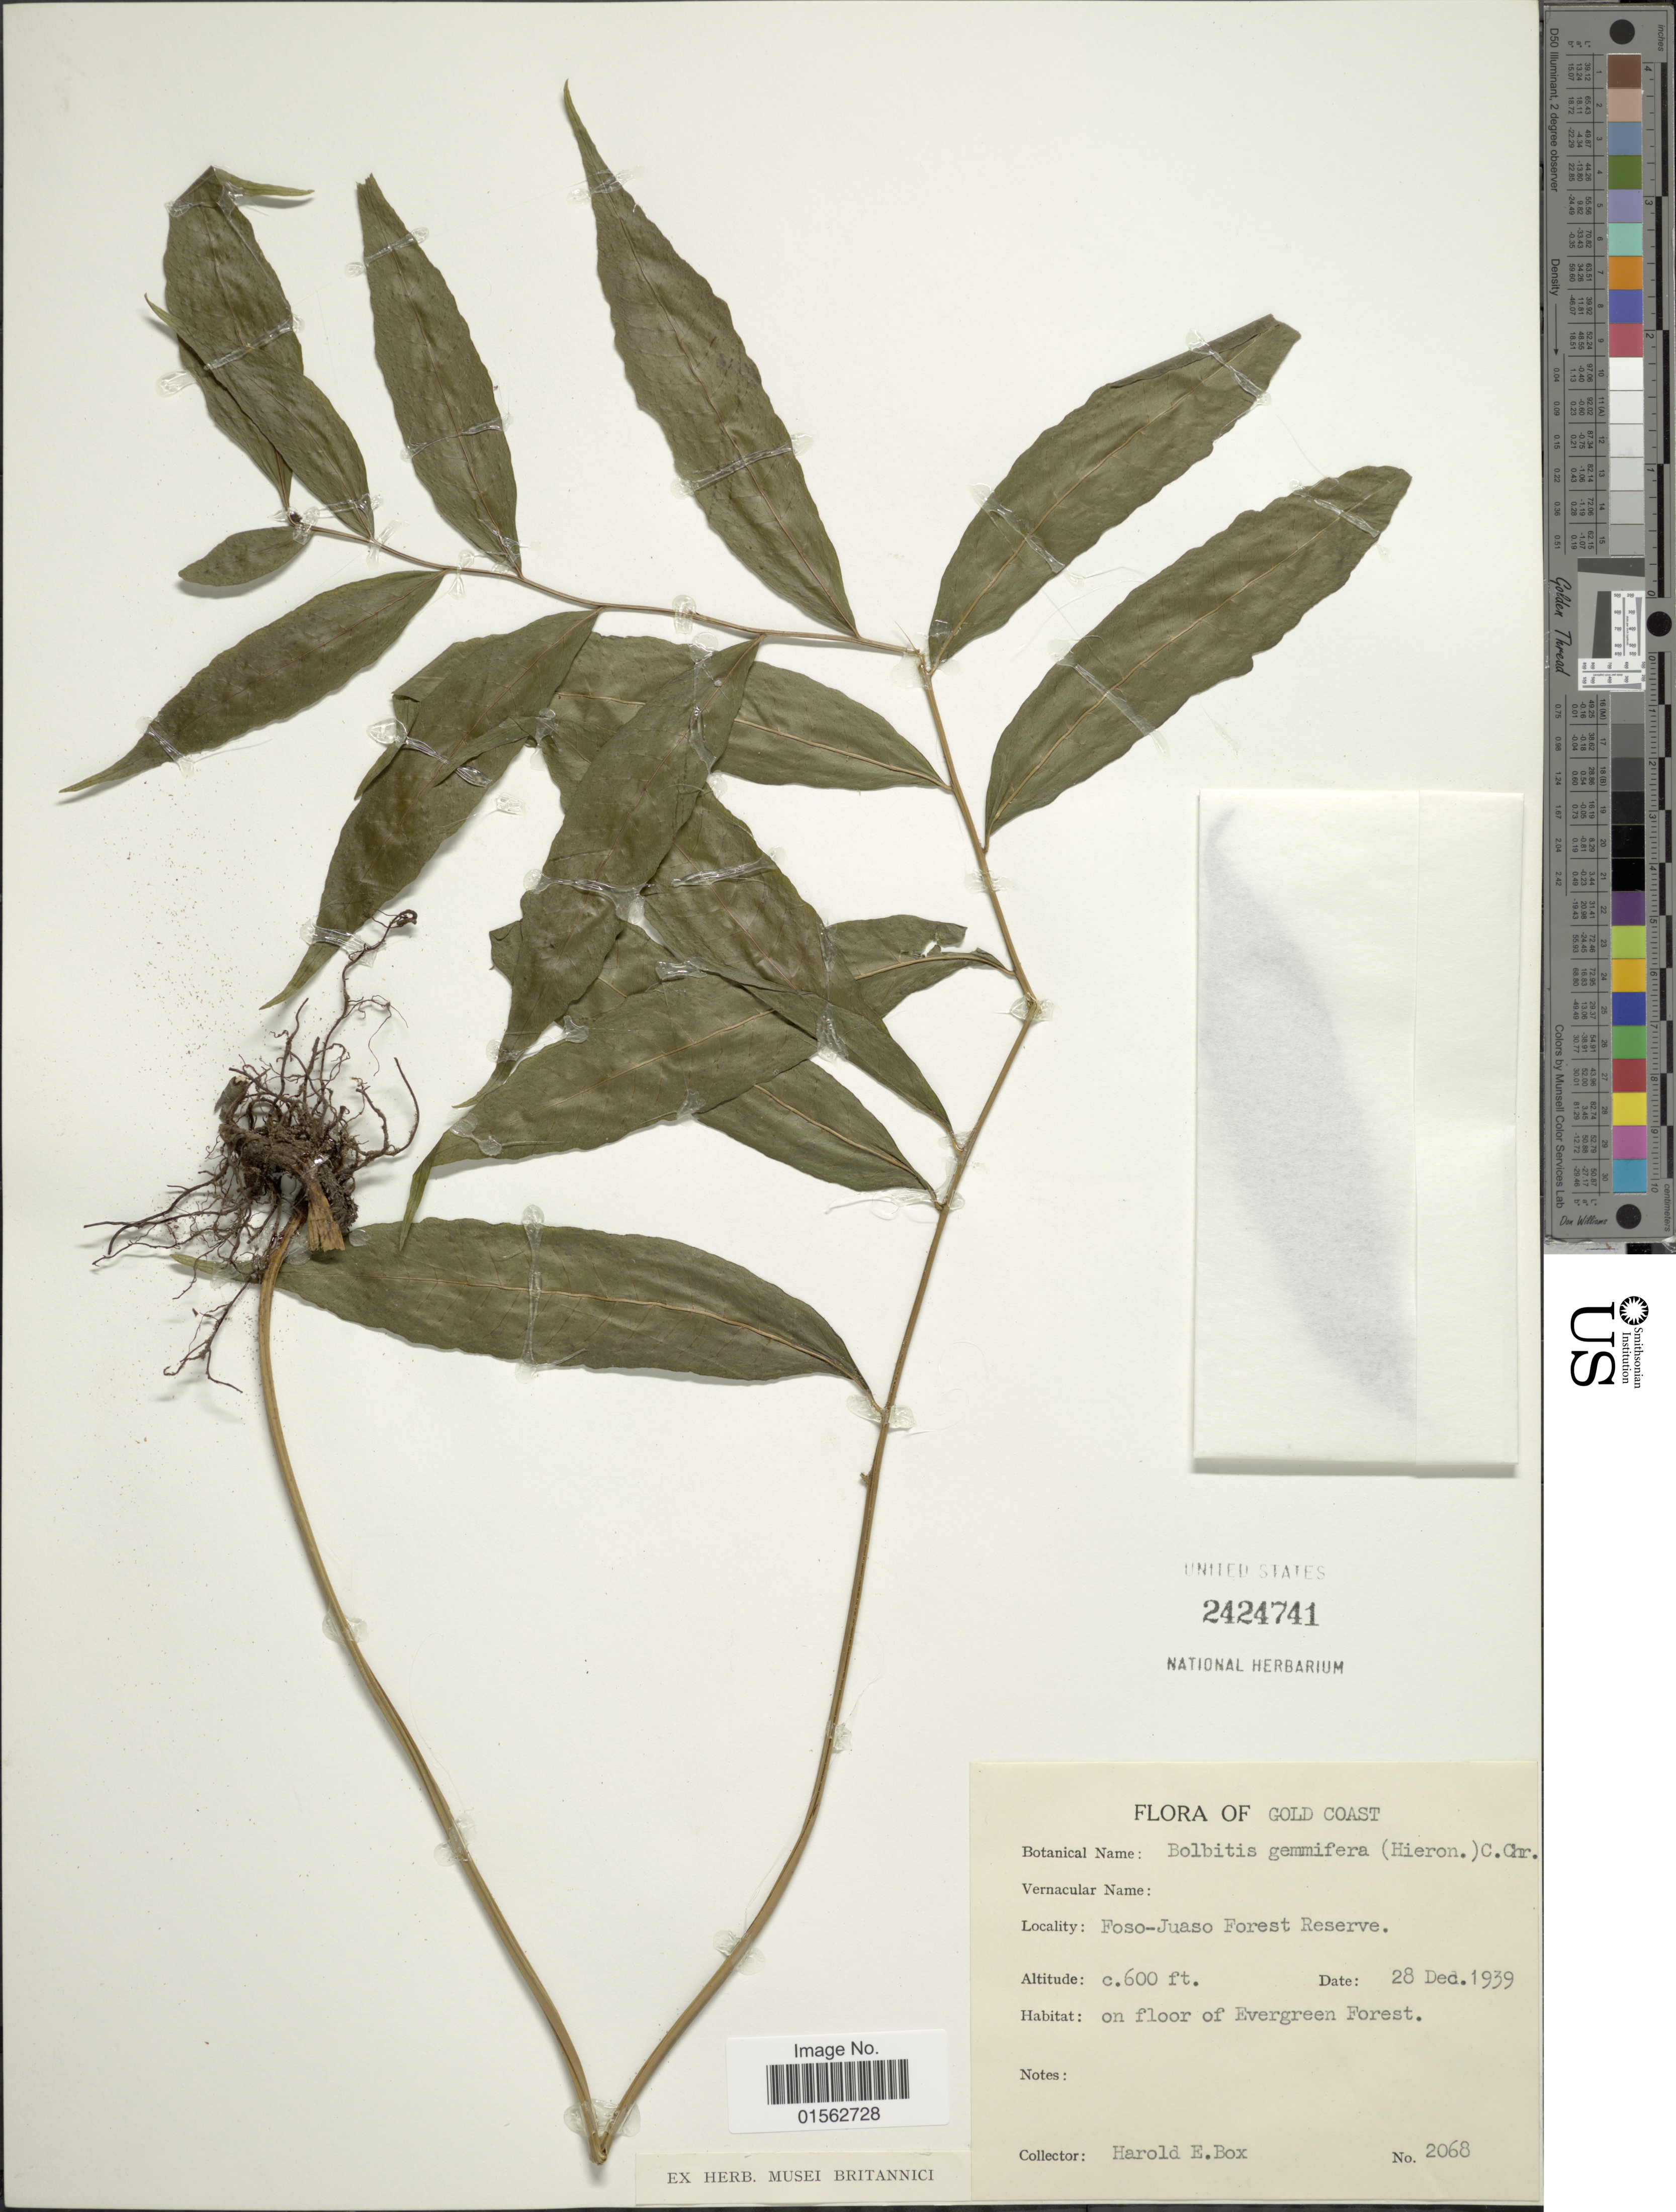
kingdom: Plantae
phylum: Tracheophyta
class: Polypodiopsida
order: Polypodiales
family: Dryopteridaceae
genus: Bolbitis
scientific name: Bolbitis gemmifera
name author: (Lam.) Alston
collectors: H. E. Box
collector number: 2068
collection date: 1939-12-28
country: Ghana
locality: Gold Coast, Foso- Juasco Forest Reserve, on floor of Evergreen Forest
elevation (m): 183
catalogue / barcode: US 2424741